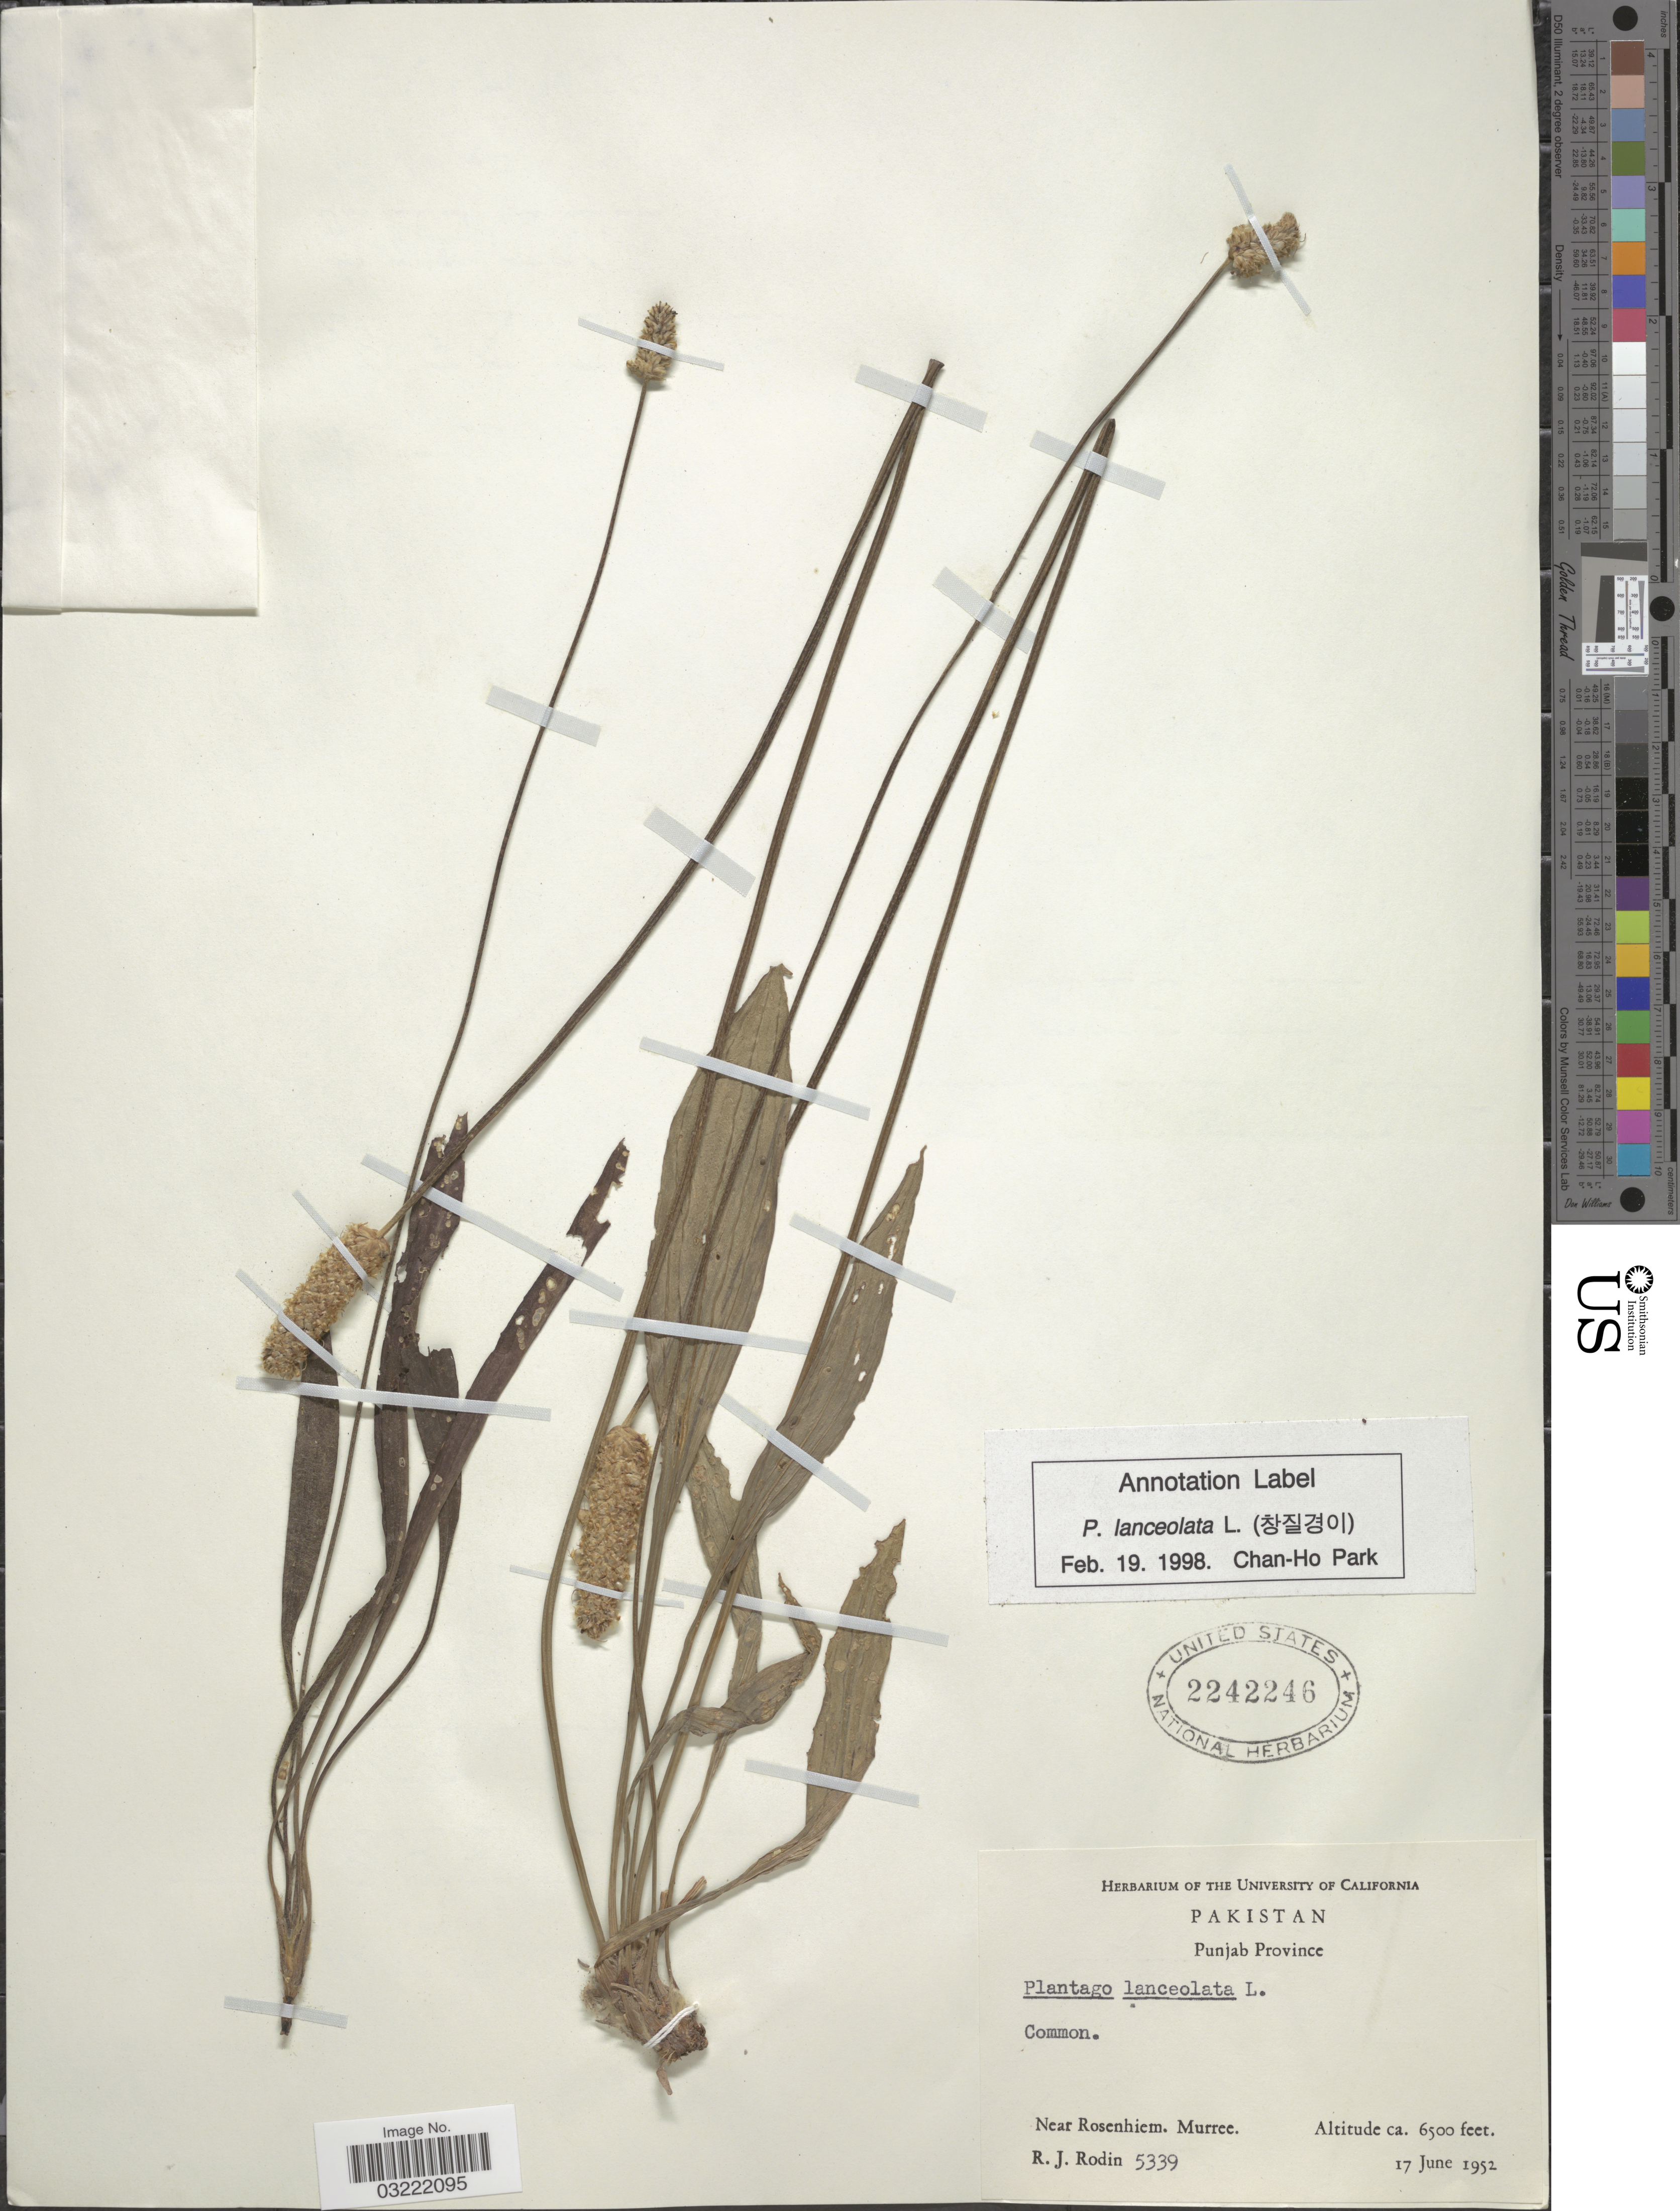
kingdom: Plantae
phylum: Tracheophyta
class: Magnoliopsida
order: Lamiales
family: Plantaginaceae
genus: Plantago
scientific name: Plantago lanceolata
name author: L.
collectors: R. J. Rodin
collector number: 5339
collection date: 1952-06-17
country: Pakistan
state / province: Punjab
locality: Near Rosenhiem. Murree.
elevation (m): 1981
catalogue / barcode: US 2242246